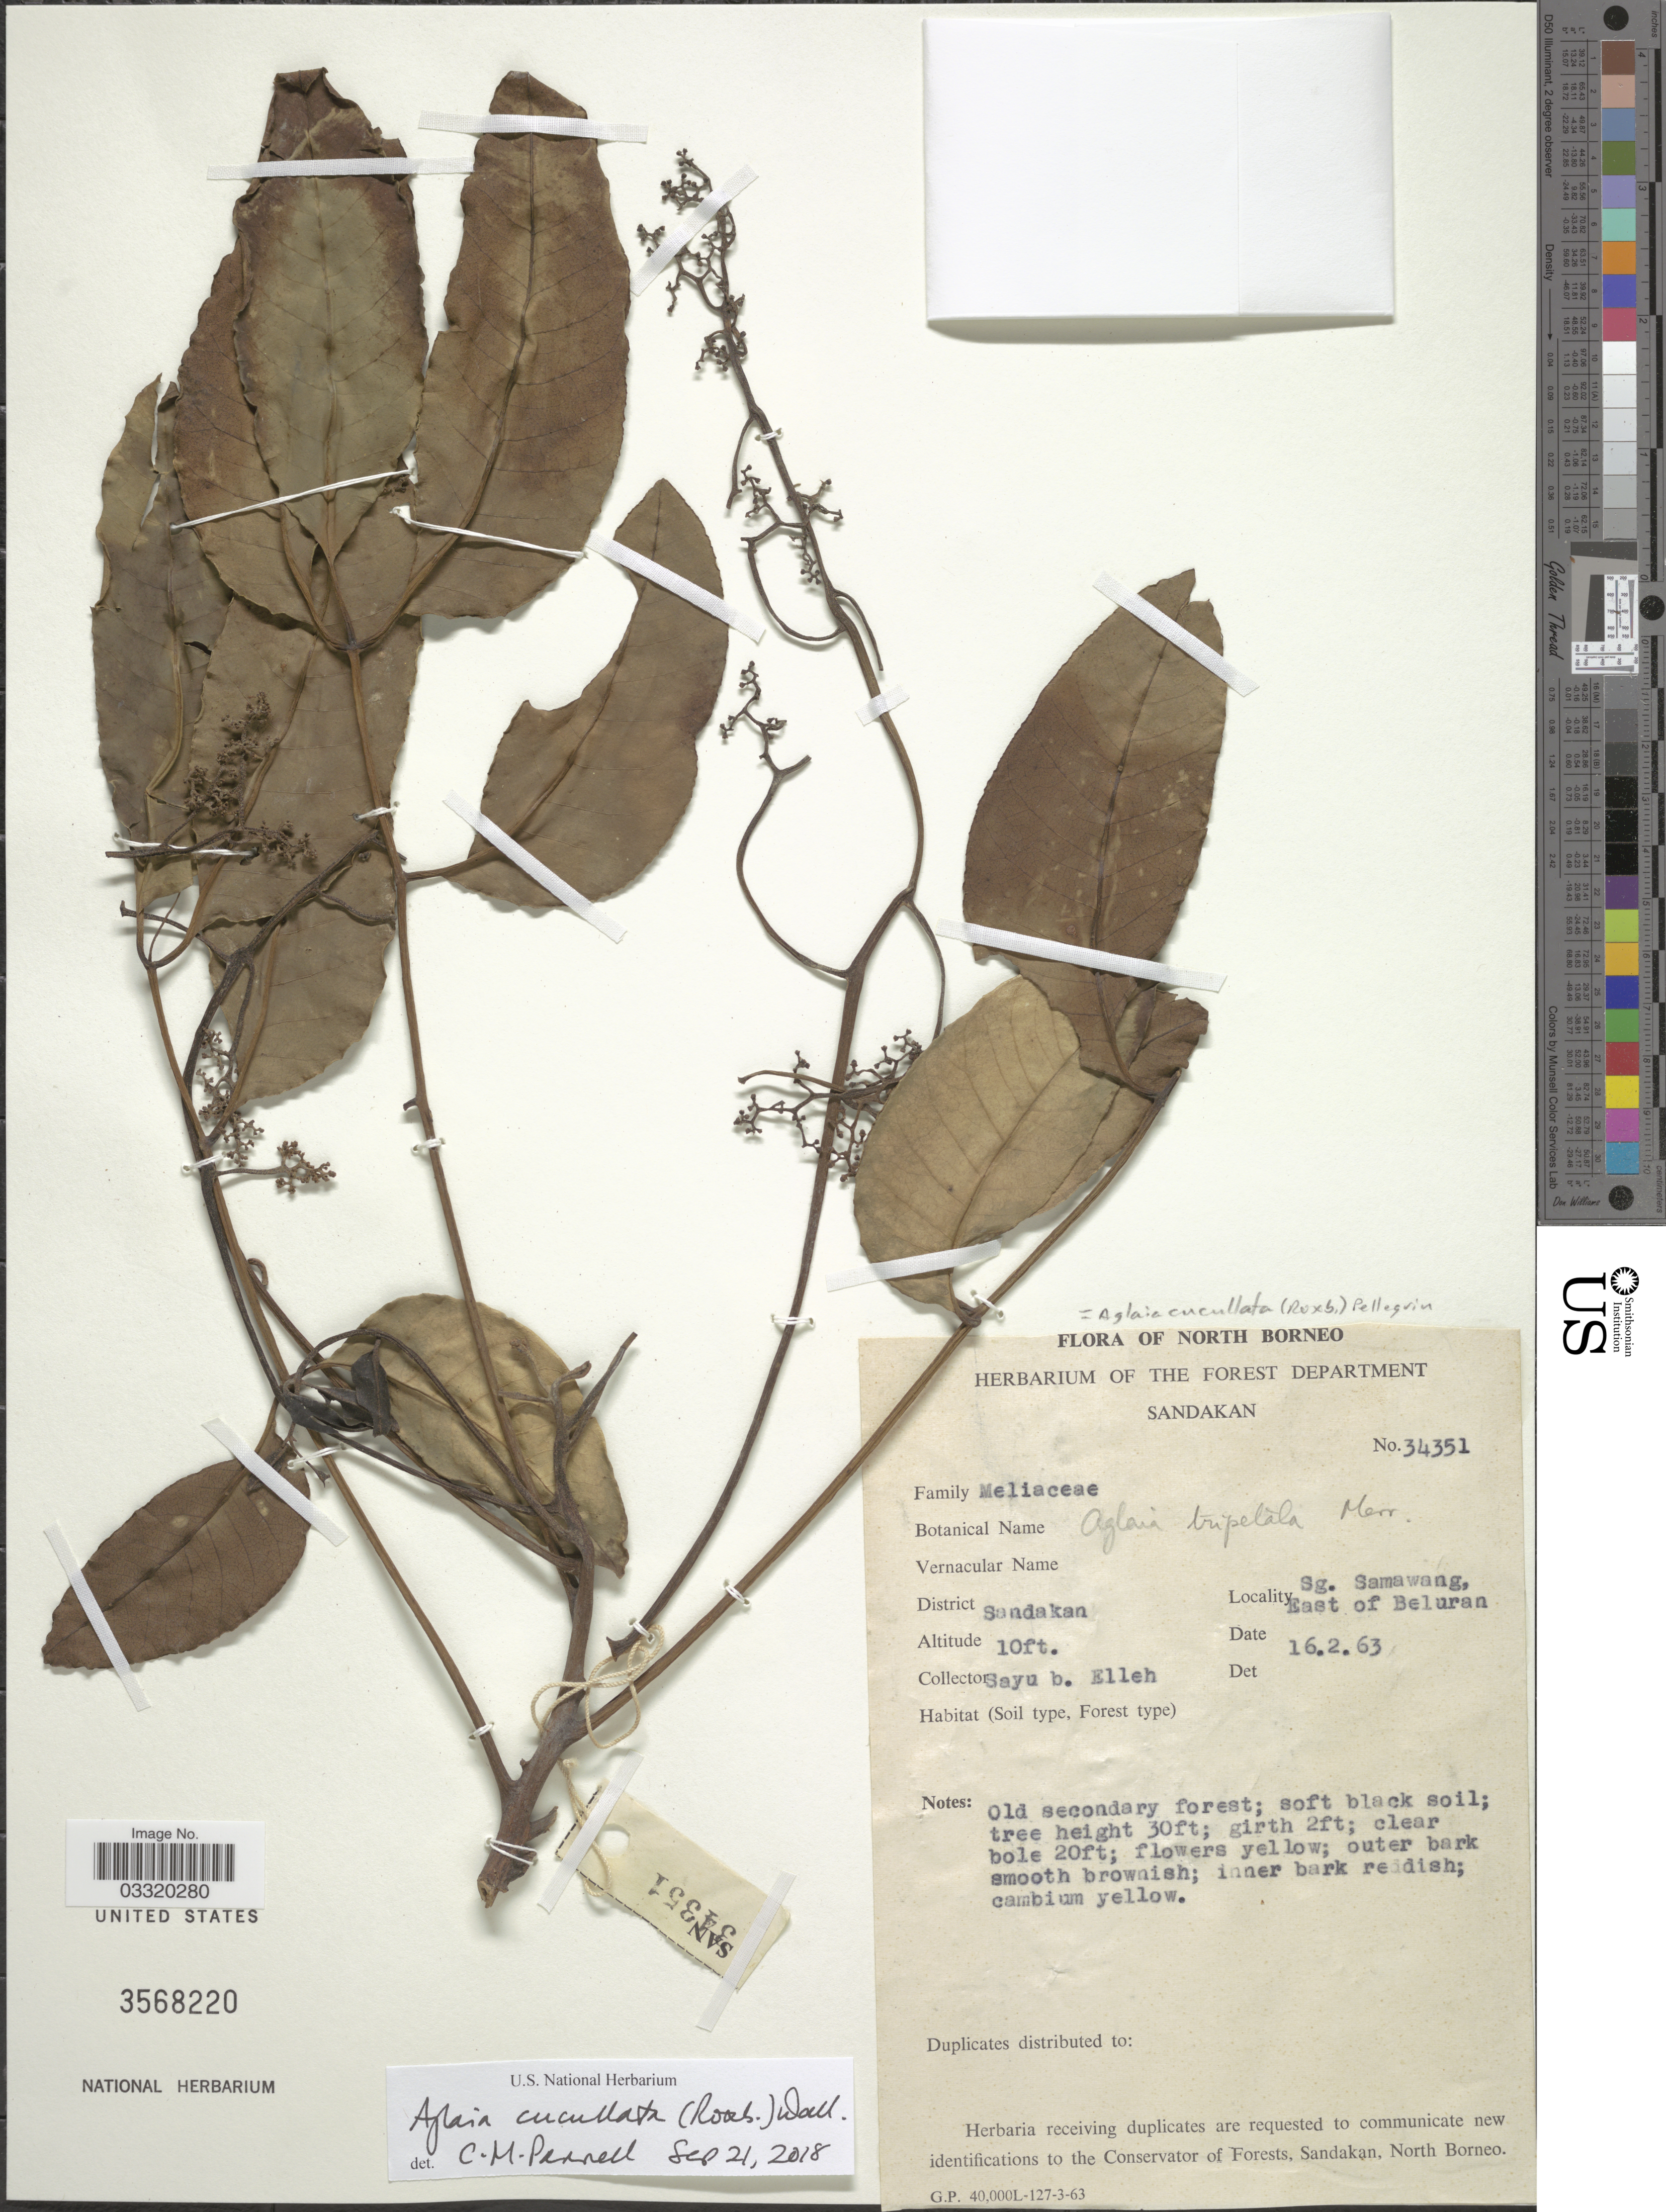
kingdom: Plantae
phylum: Tracheophyta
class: Magnoliopsida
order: Sapindales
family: Meliaceae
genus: Aglaia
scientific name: Aglaia cucullata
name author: (Roxb.) Pellegrin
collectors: S. Elleh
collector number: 34351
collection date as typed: Transcribed d/m/y: 16/2/63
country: Malaysia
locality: North Borneo. District Sandakan. Sg. Samawang, East of Beluran.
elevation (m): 3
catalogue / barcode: US 3568220